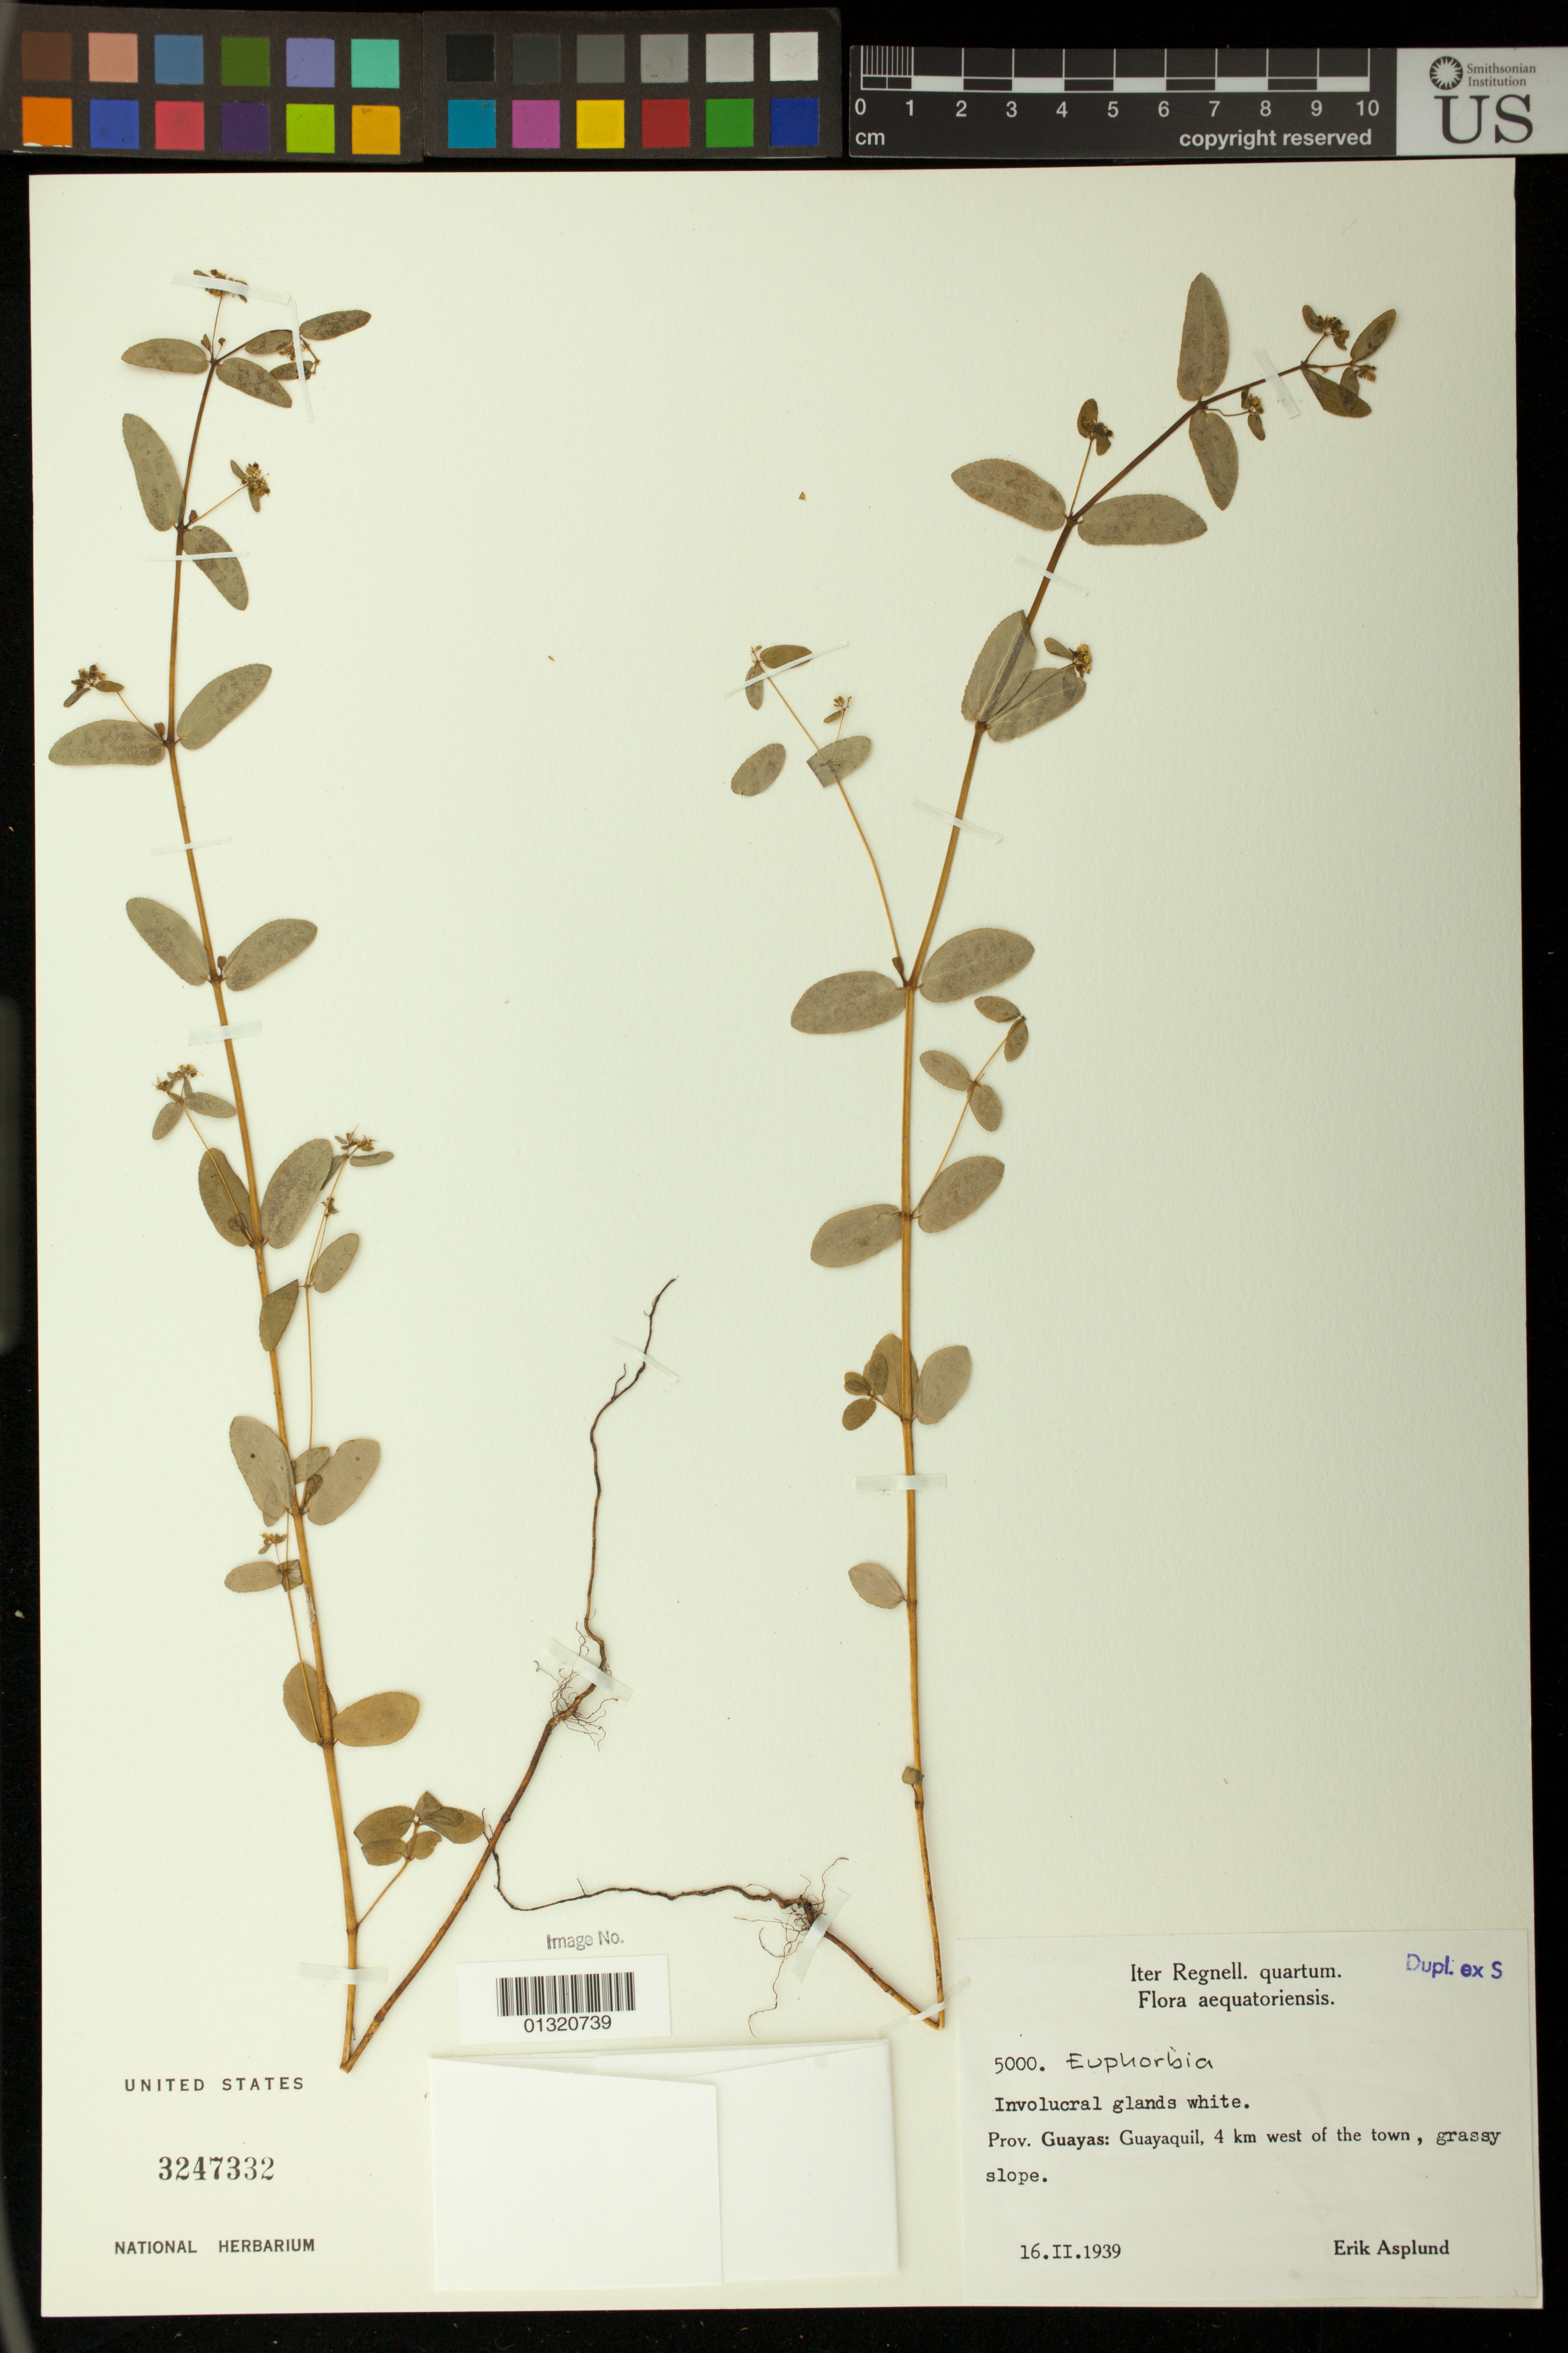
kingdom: Plantae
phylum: Tracheophyta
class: Magnoliopsida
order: Malpighiales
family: Euphorbiaceae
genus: Euphorbia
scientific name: Euphorbia sp.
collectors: E. Asplund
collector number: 5000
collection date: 1939-02-16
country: Ecuador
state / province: Guayas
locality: Guayaquil, 4 km west of town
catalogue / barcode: US 3247332